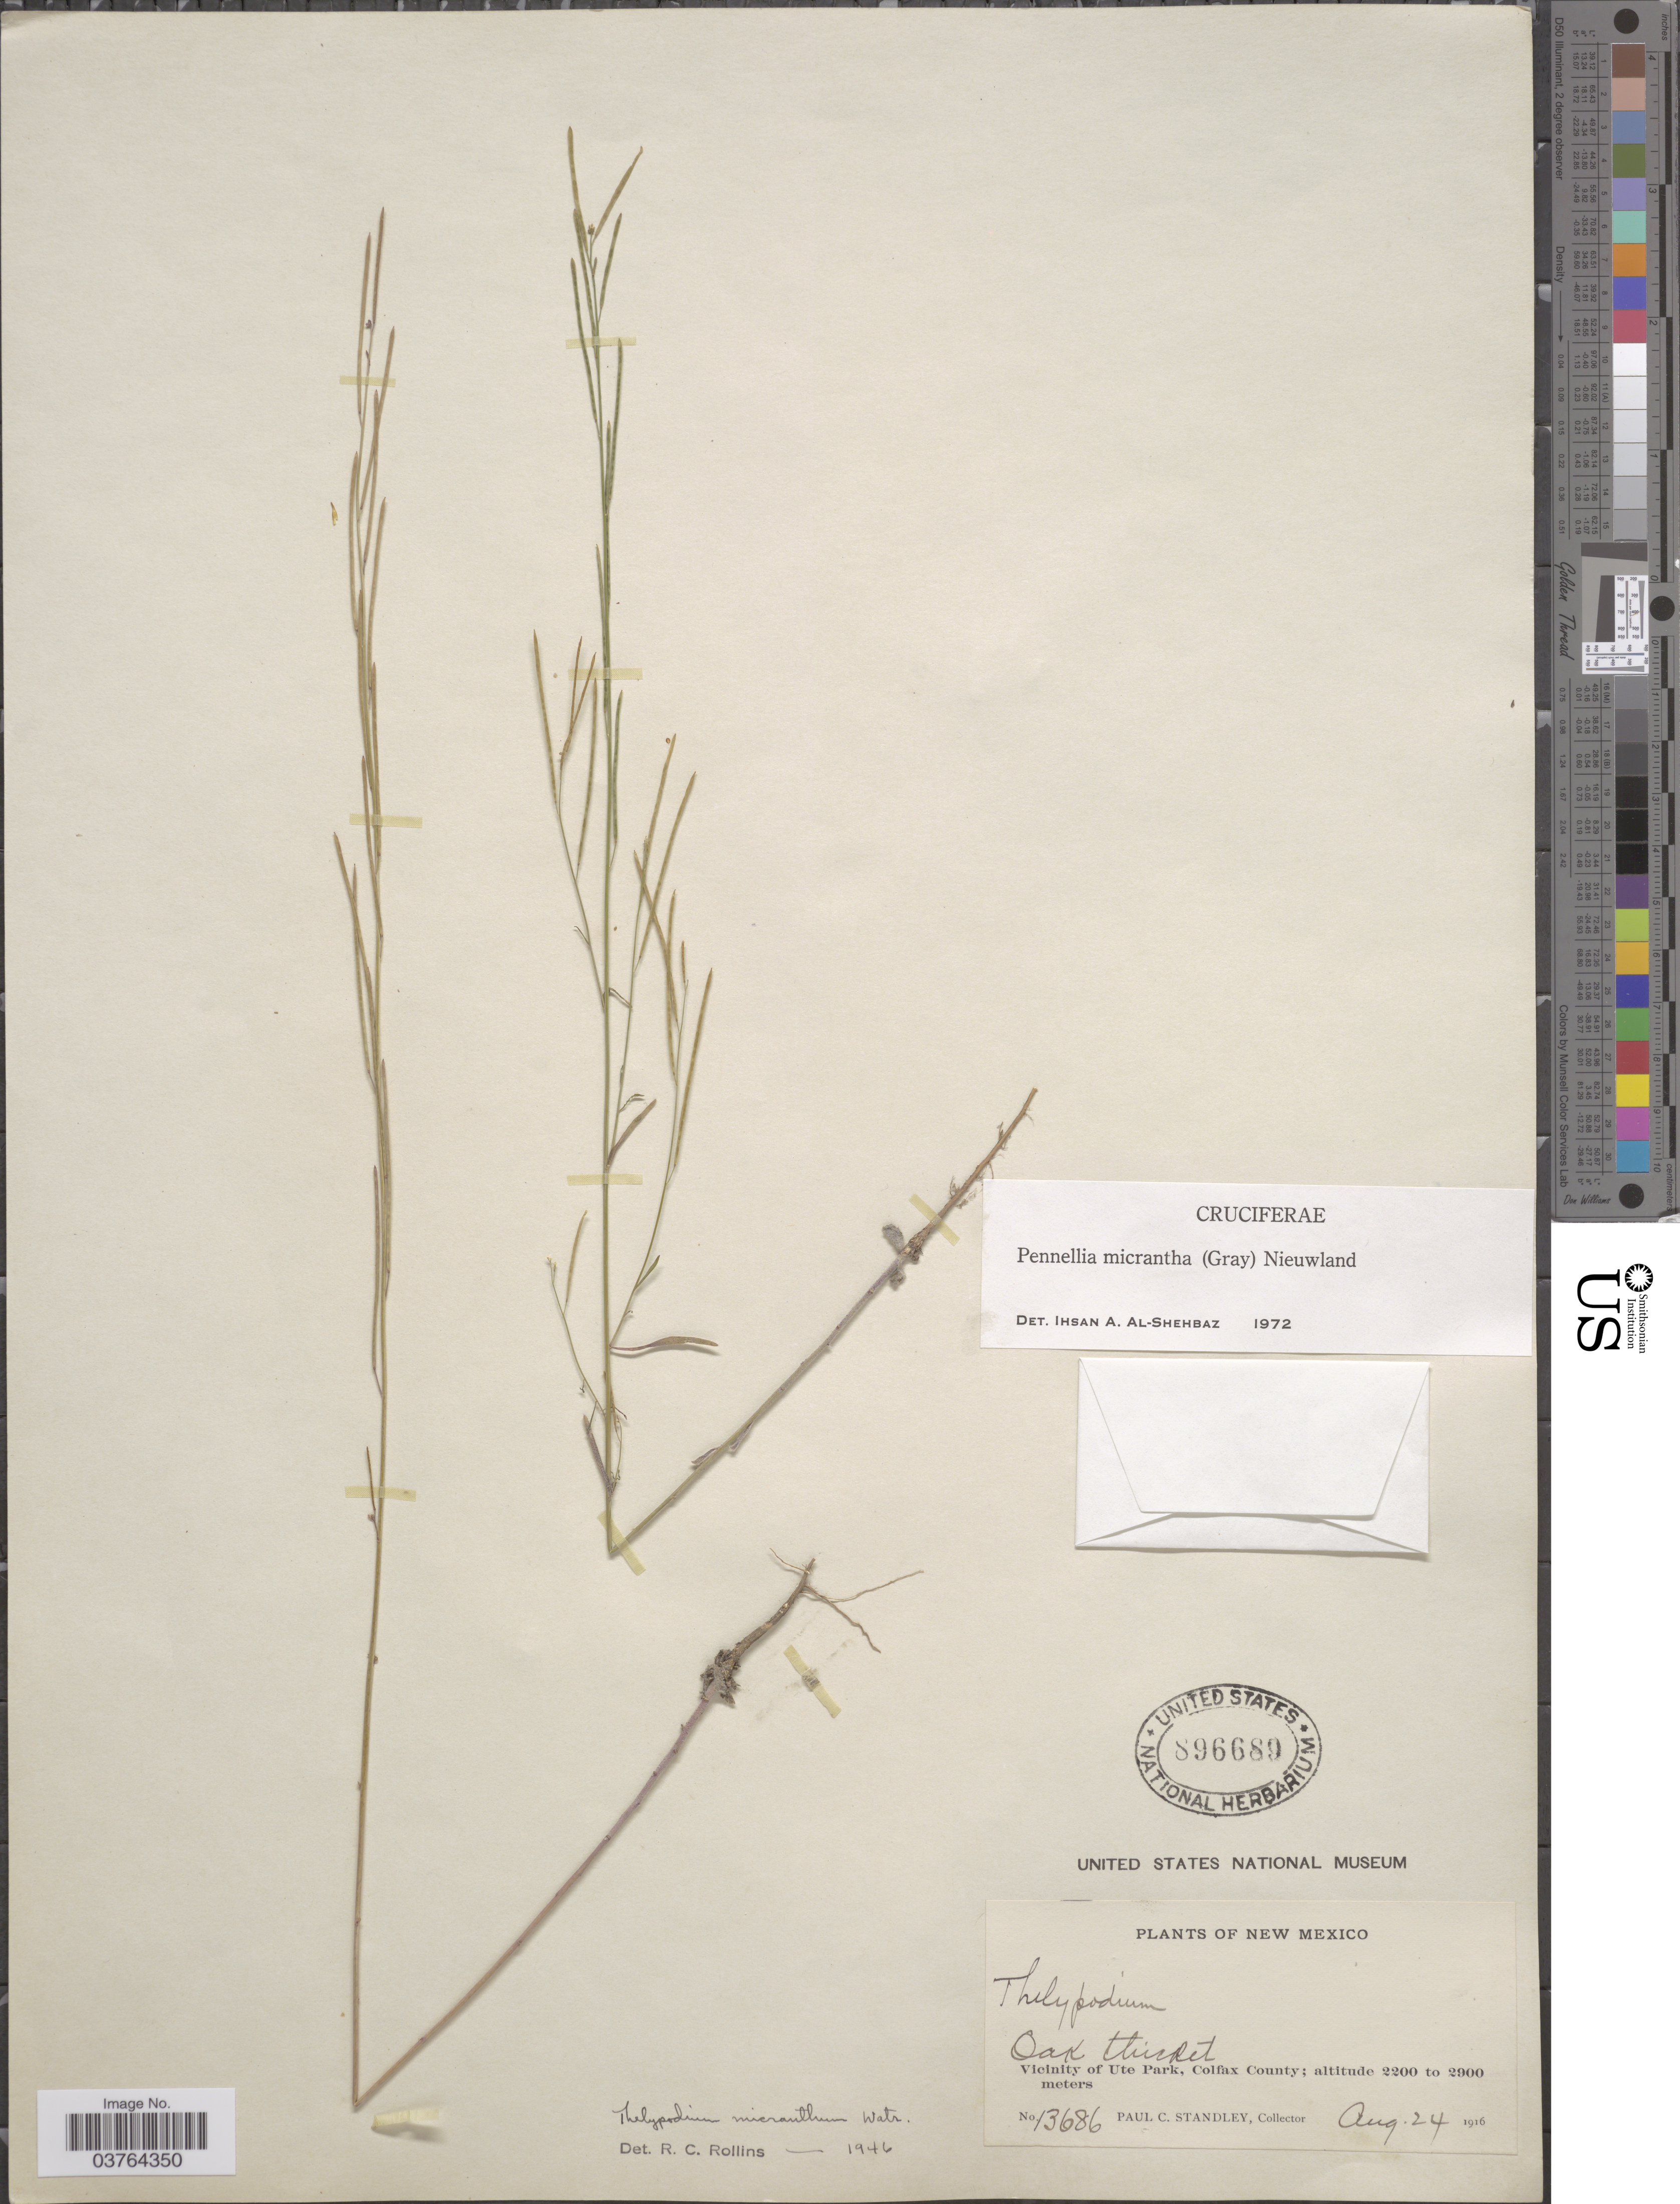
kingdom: Plantae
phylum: Tracheophyta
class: Magnoliopsida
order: Brassicales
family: Brassicaceae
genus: Pennellia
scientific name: Pennellia micrantha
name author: (A. Gray) Nieuwl.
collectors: P. C. Standley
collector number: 13686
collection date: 1916-08-24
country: United States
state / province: New Mexico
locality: Oak thicket. Vicinity of Ute Park, Colfax County.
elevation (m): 2200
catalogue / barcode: US 896689